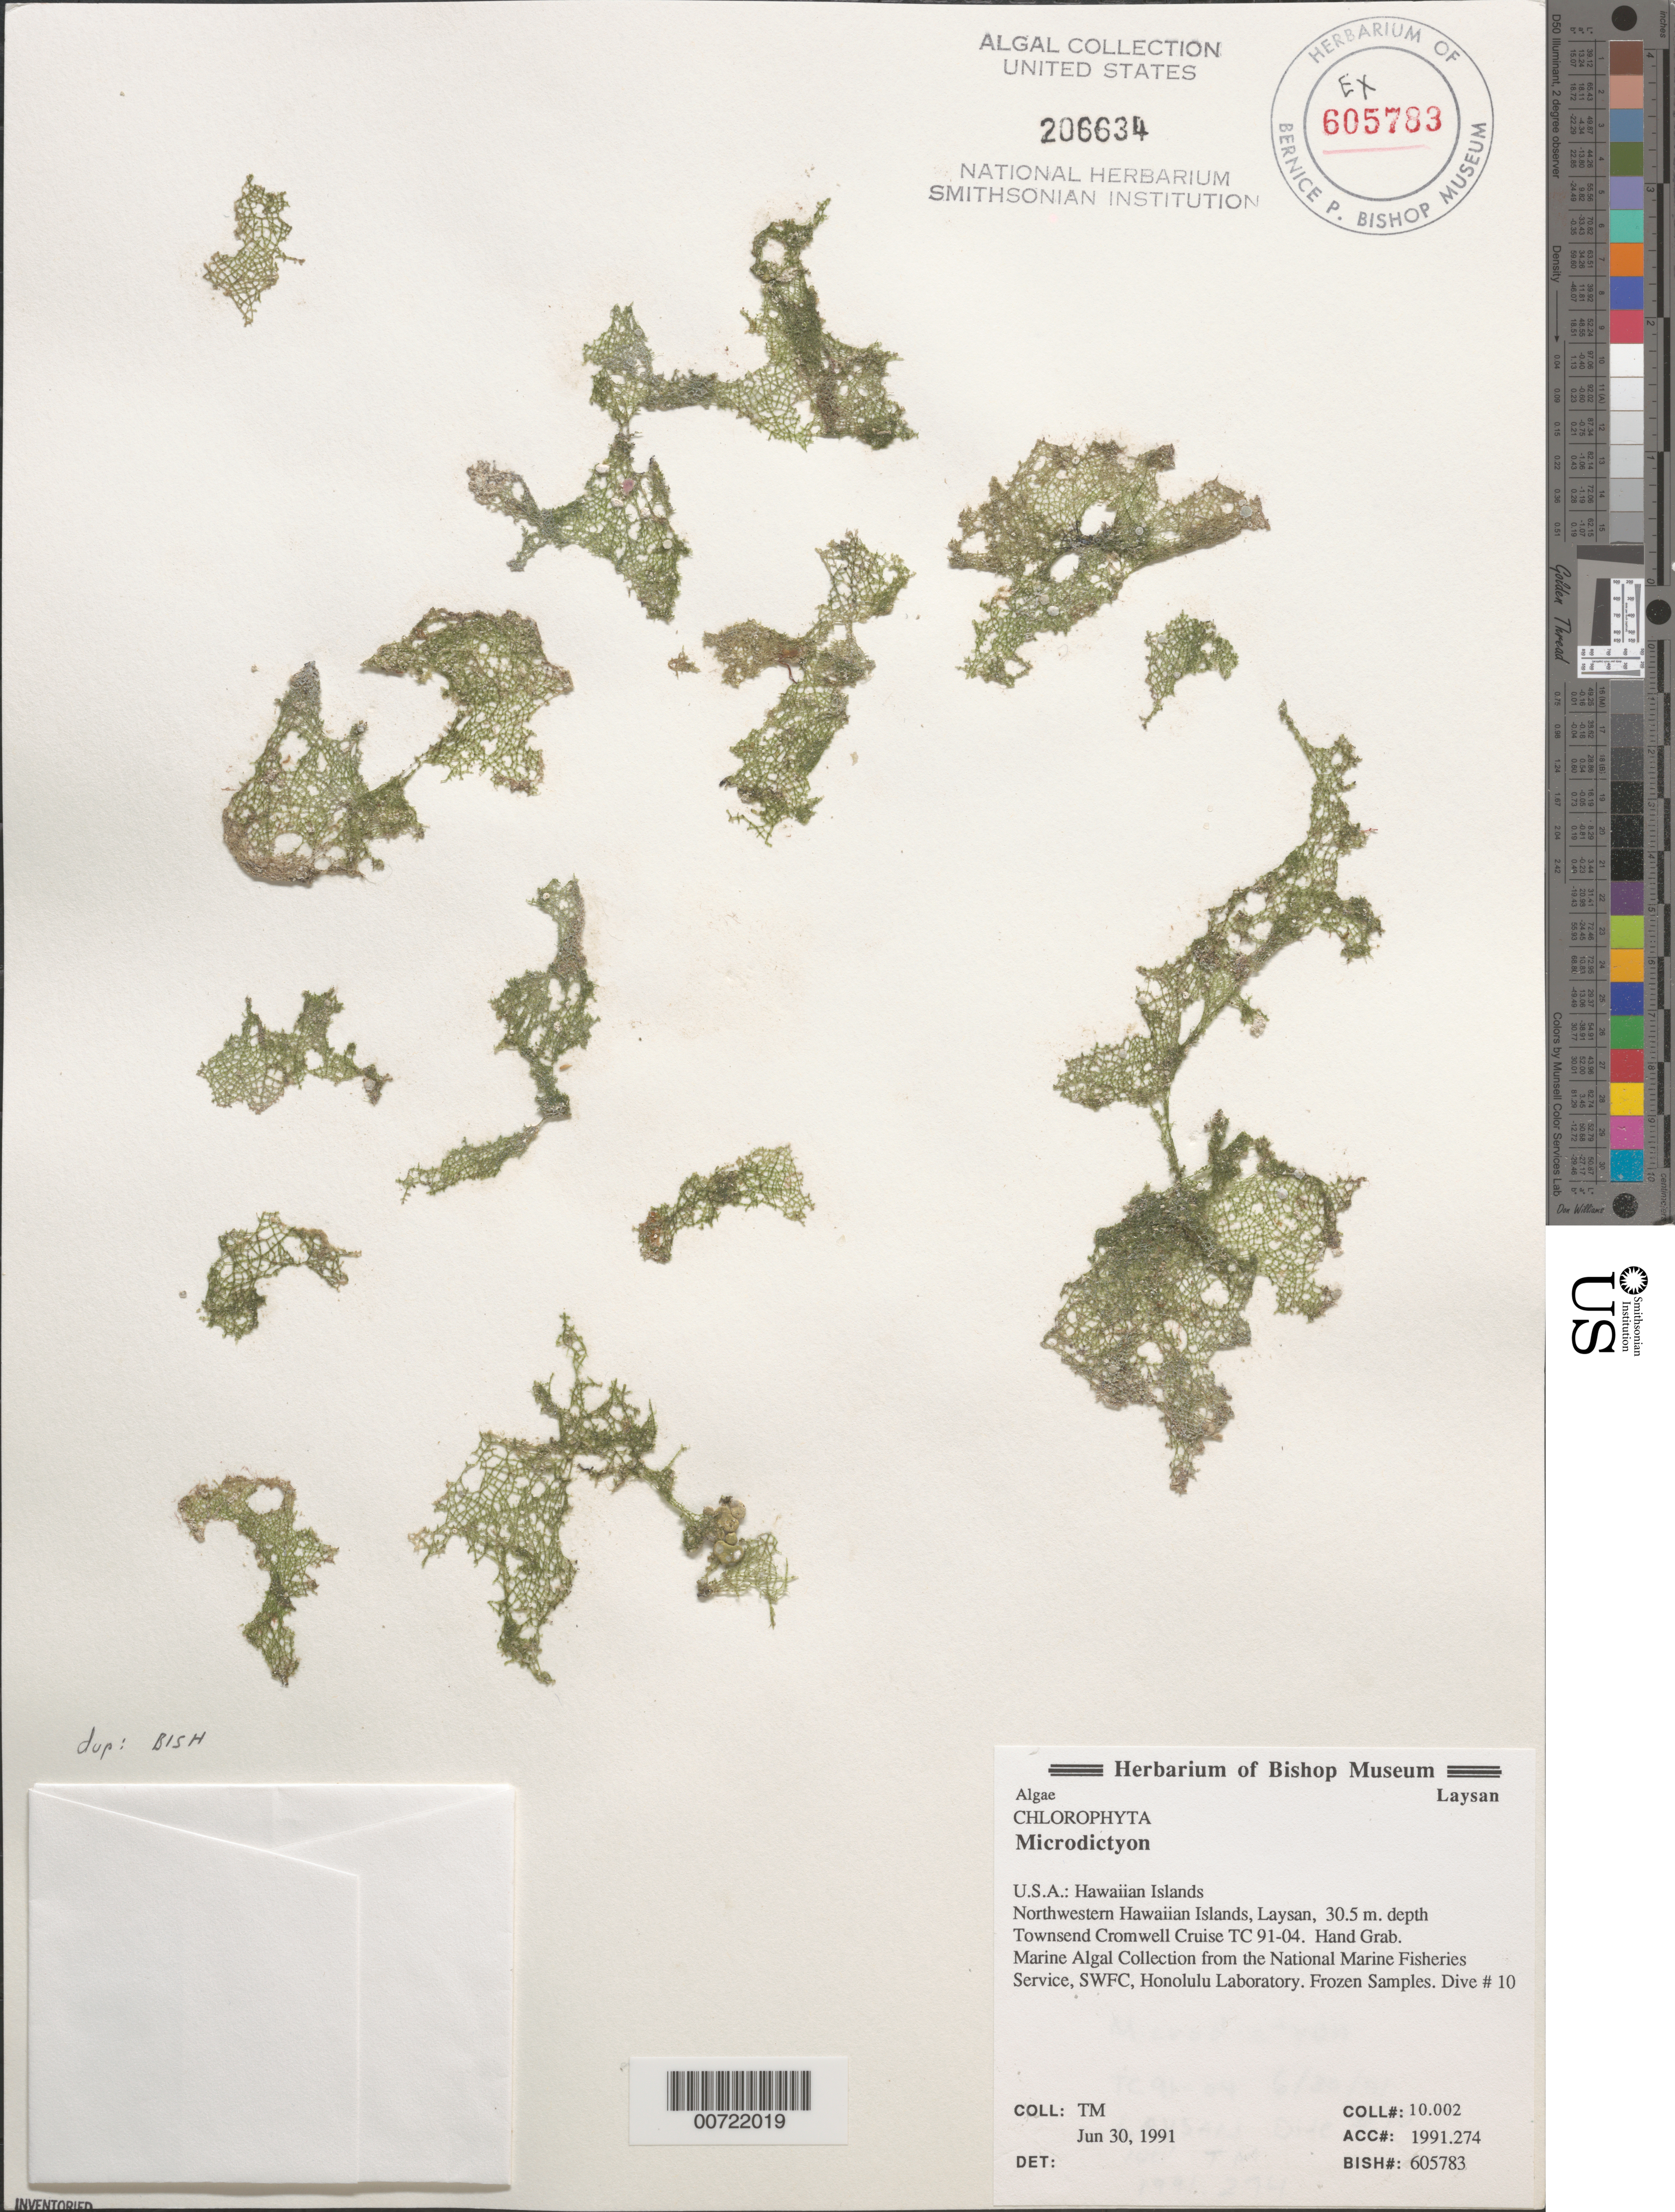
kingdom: Plantae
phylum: Chlorophyta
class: Ulvophyceae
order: Cladophorales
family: Anadyomenaceae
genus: Microdictyon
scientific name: Microdictyon sp.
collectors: T. M.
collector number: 10.002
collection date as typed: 30 Jun 1991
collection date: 1991-06-30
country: United States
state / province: Hawaii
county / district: Honolulu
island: Laysan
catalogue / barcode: US 206634